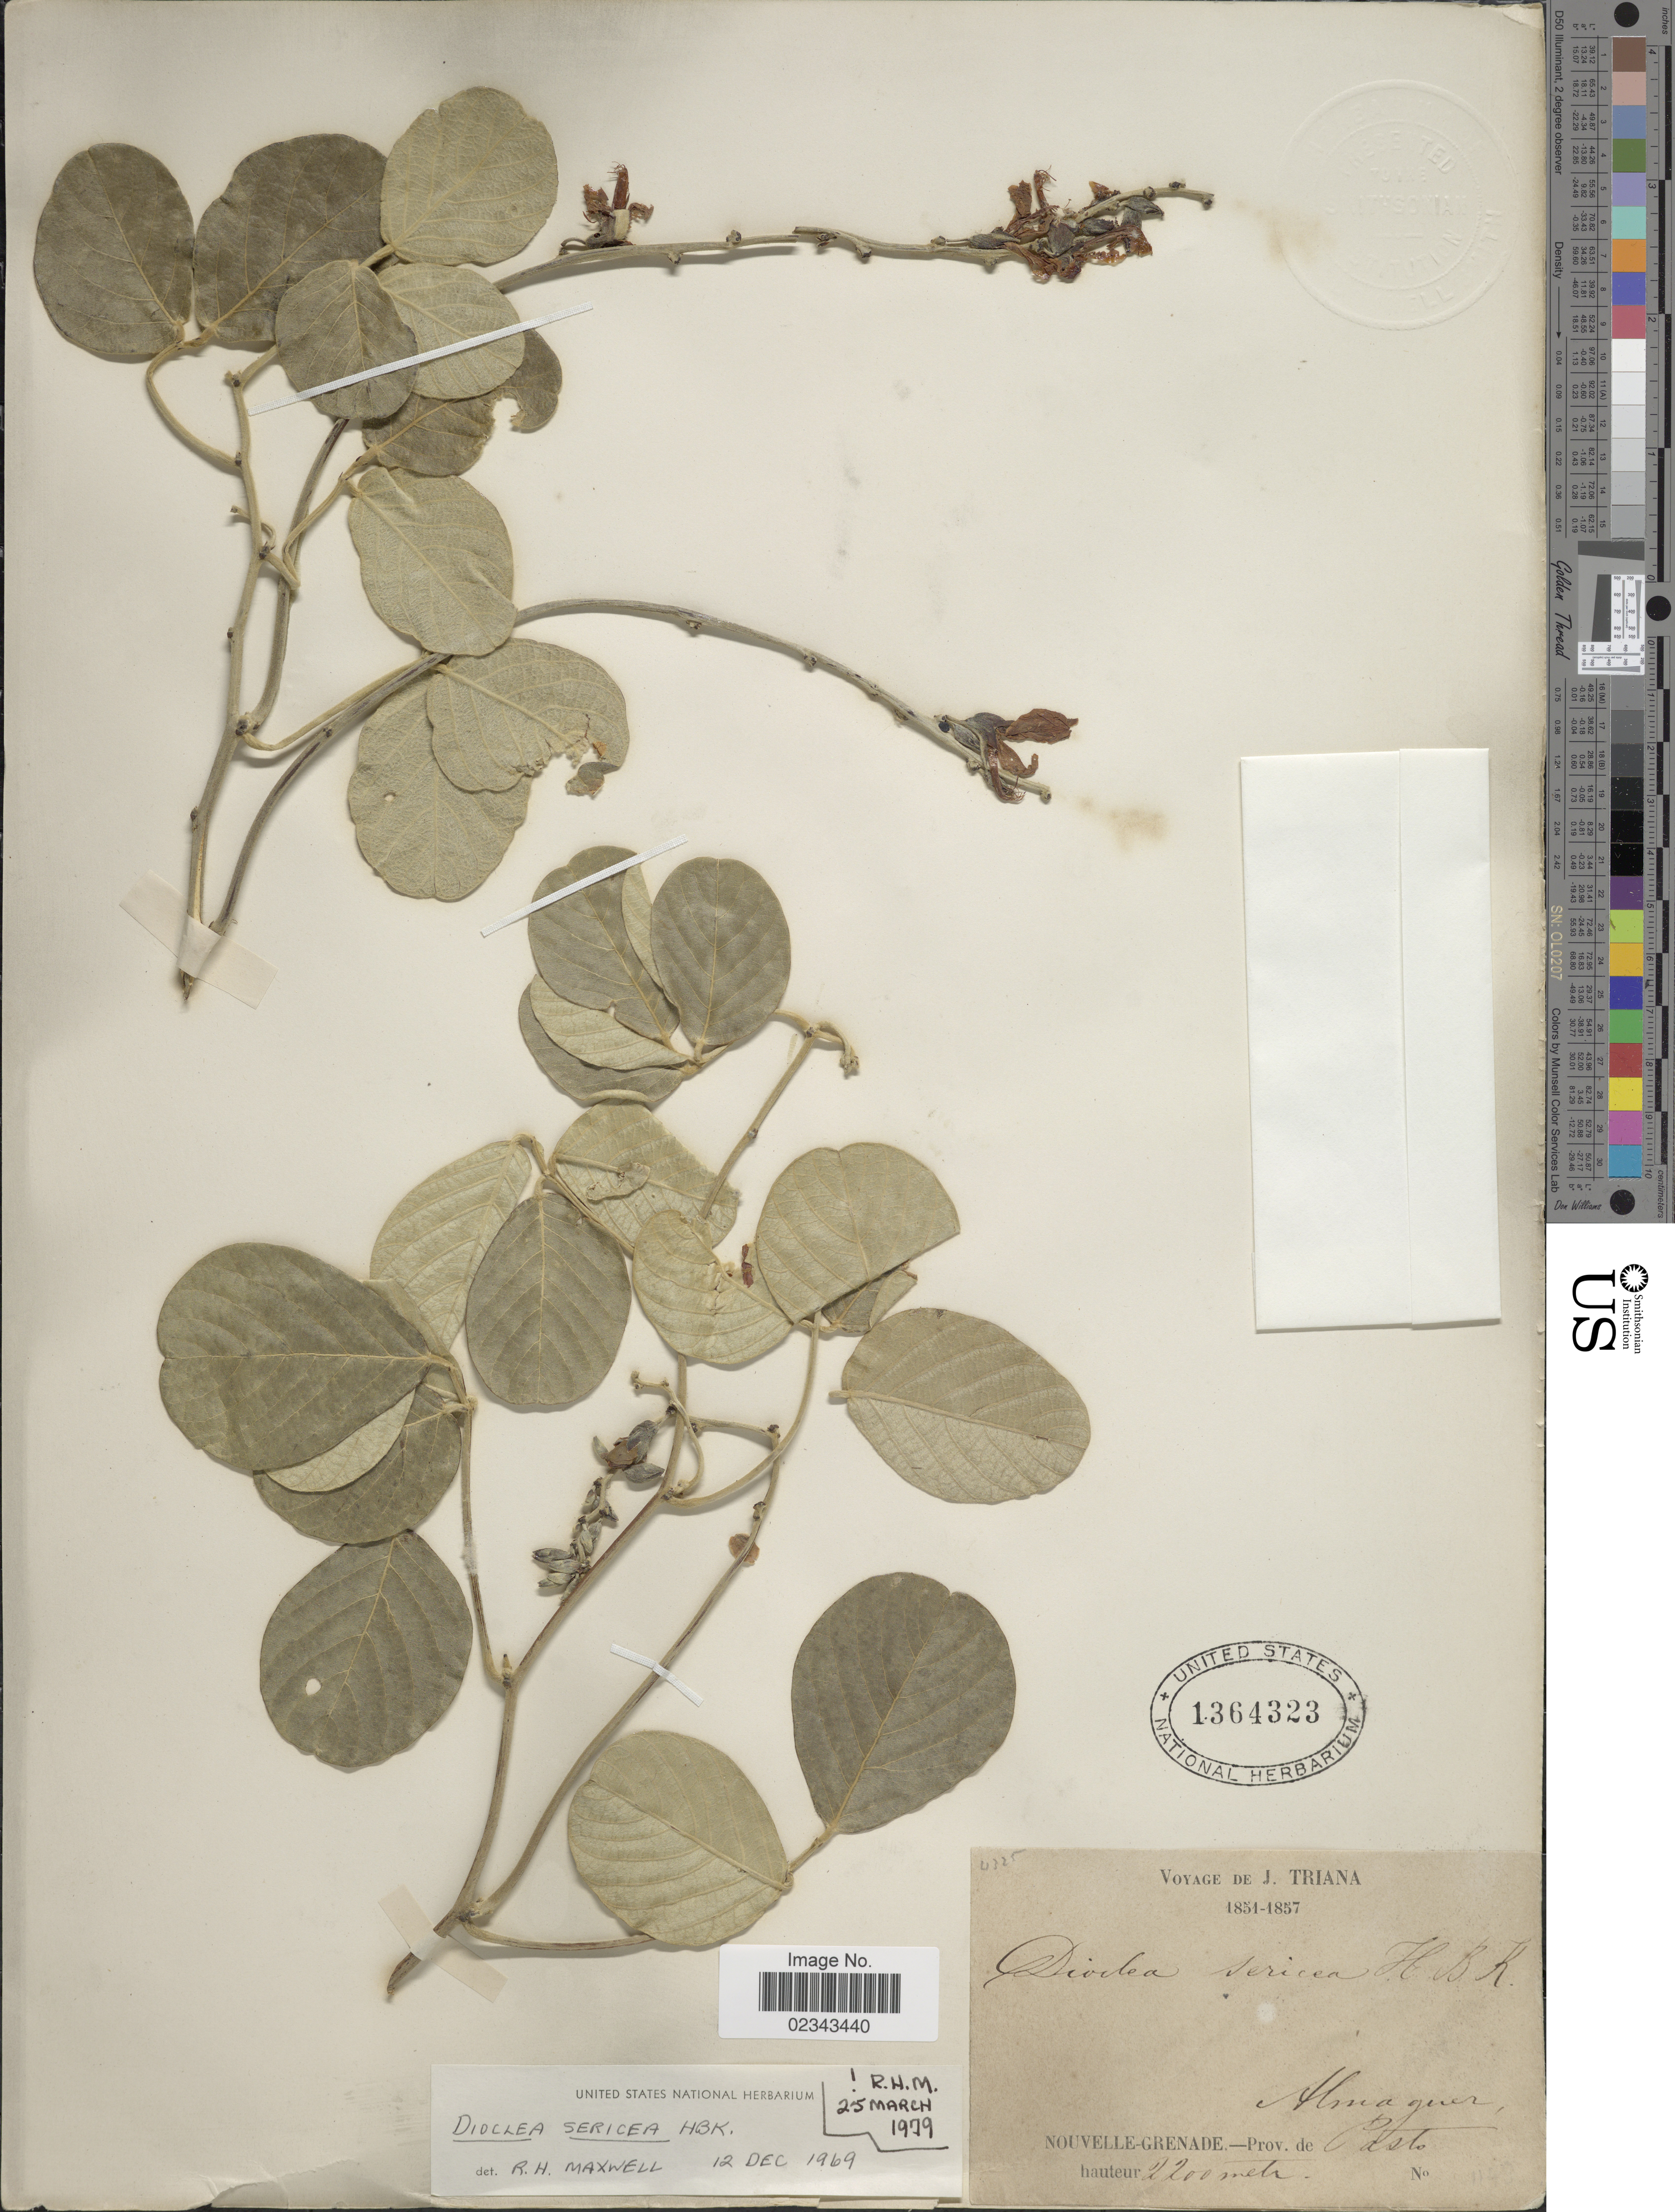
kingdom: Plantae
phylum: Tracheophyta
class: Magnoliopsida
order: Fabales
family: Fabaceae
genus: Dioclea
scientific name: Dioclea sericea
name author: Kunth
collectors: J. Triana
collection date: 1851/1857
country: Colombia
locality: Nouvelle-Grenade - Prov de Pasto. Almaguer.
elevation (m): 2200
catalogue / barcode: US 1364323